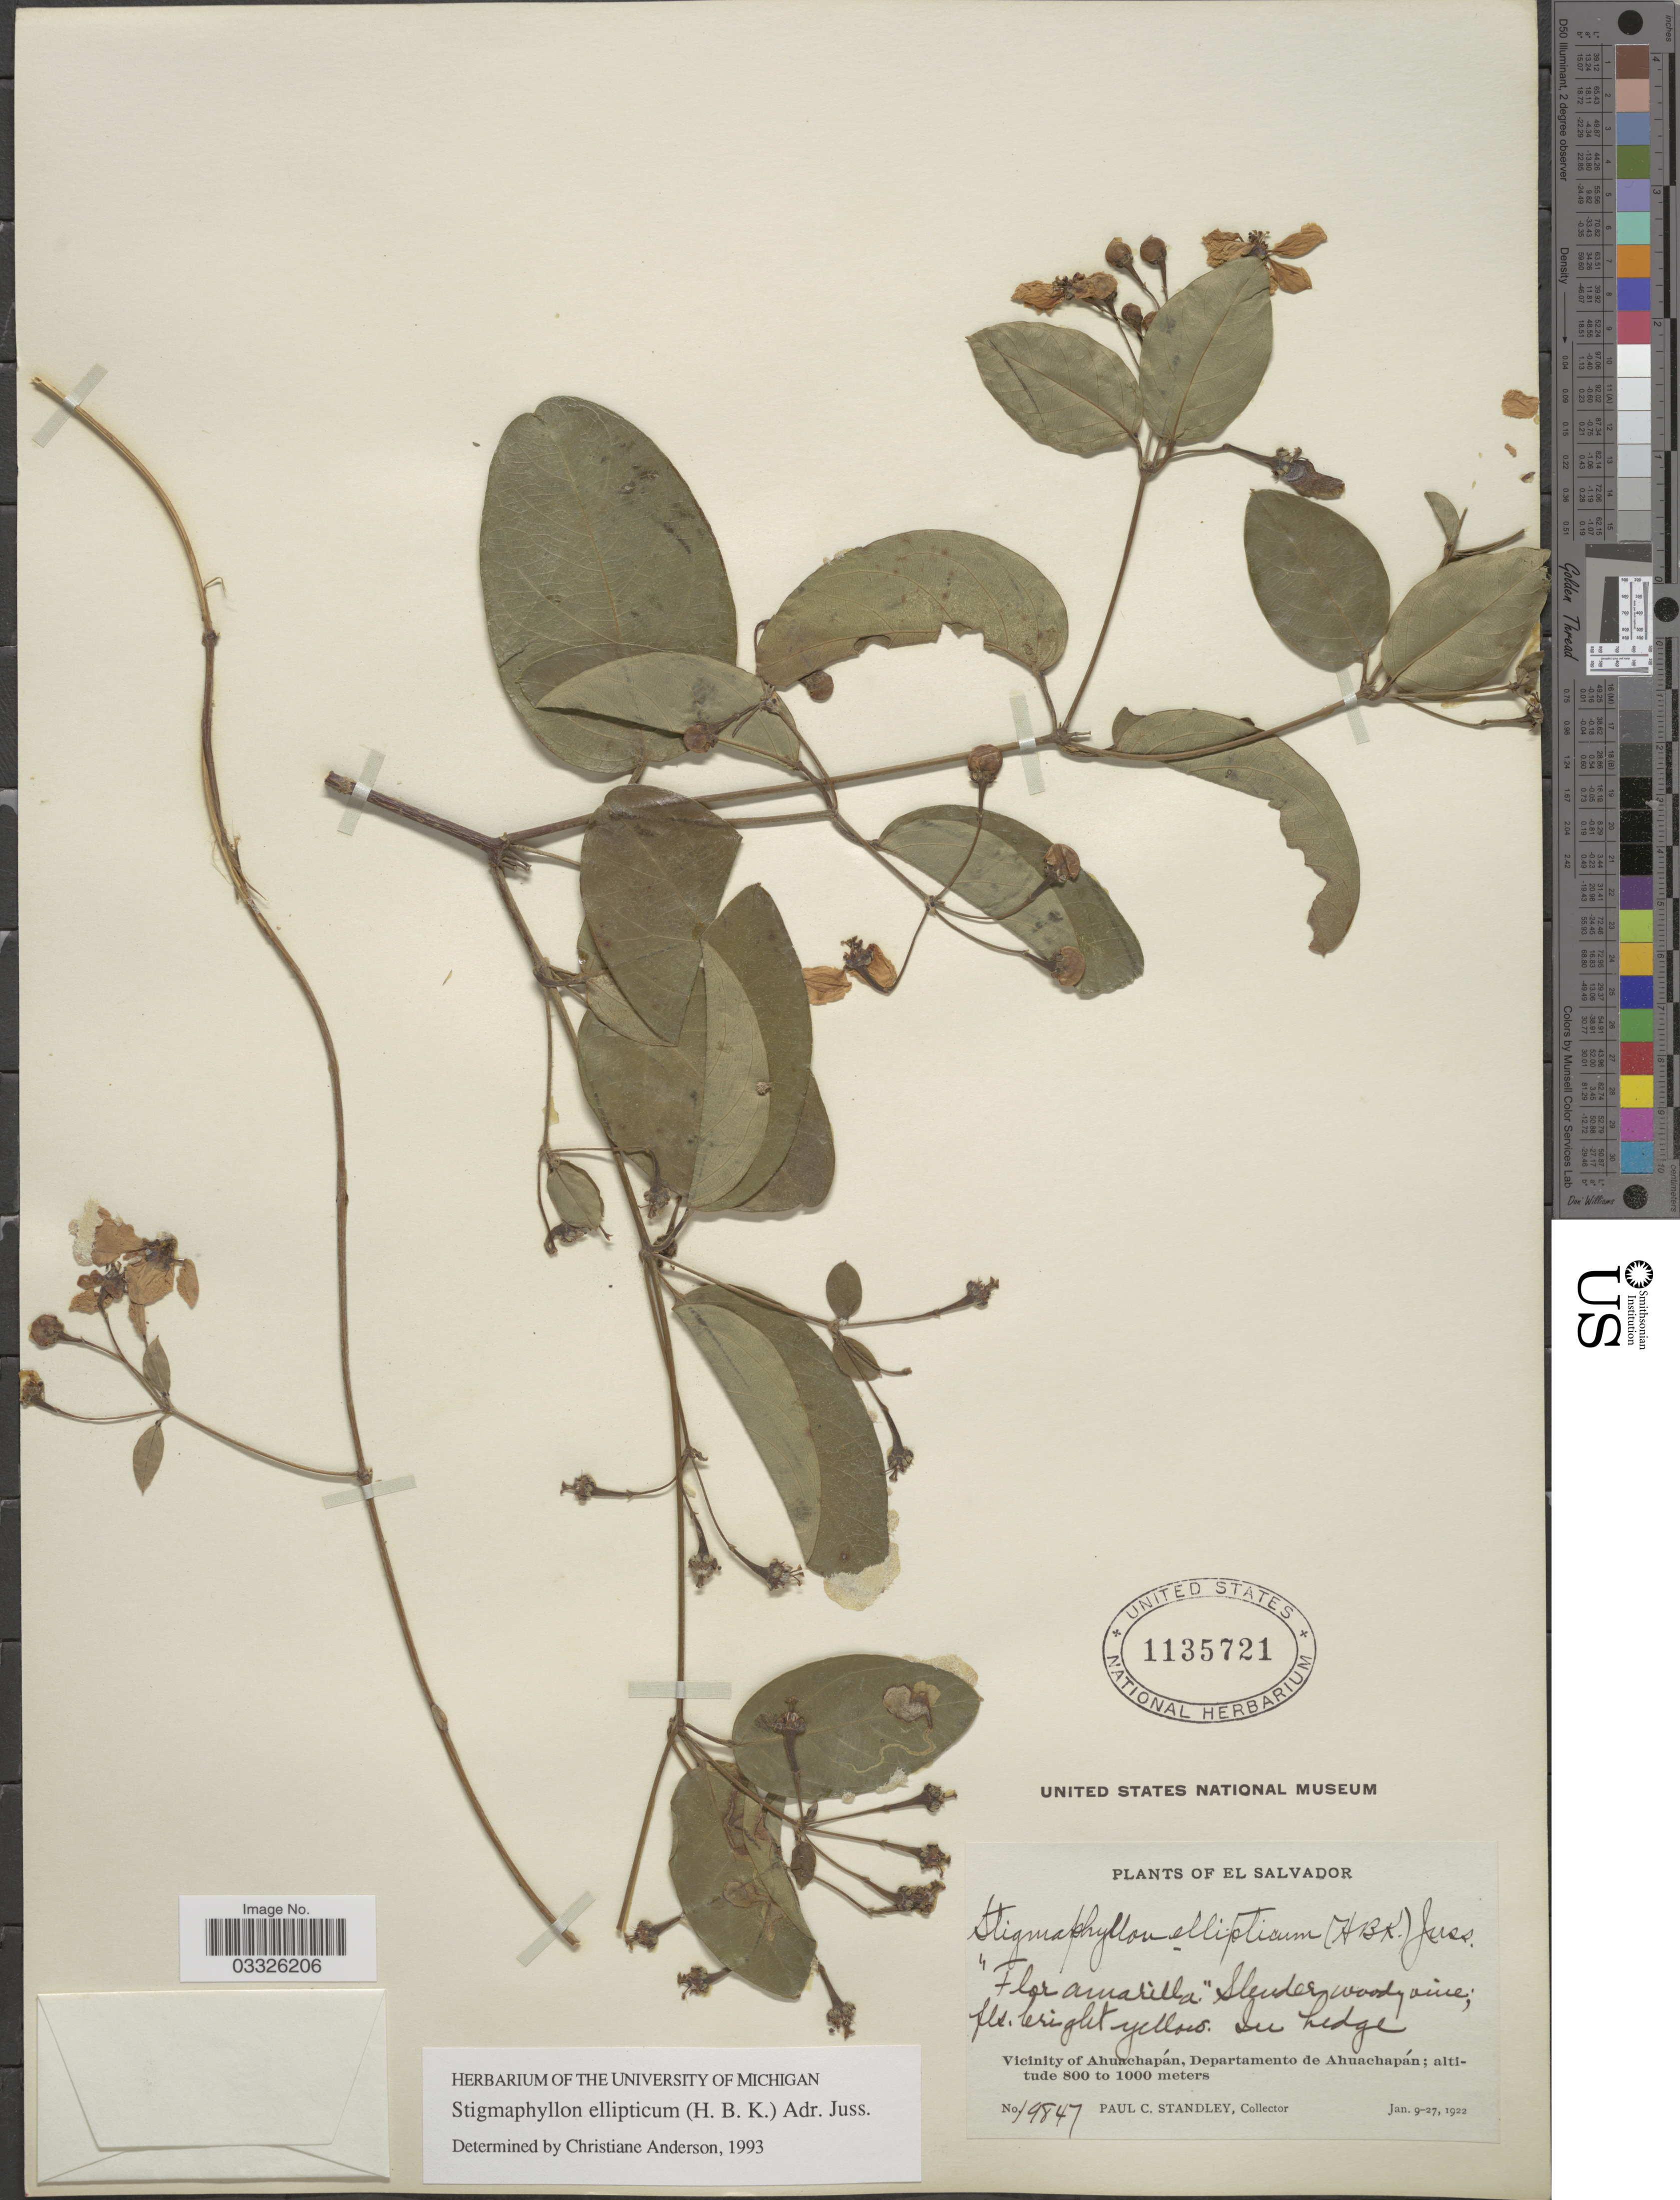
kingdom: Plantae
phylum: Tracheophyta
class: Magnoliopsida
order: Malpighiales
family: Malpighiaceae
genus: Stigmaphyllon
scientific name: Stigmaphyllon ellipticum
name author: (Kunth) A. Juss.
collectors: P. C. Standley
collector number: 19847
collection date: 1922-01-09/1922-01-27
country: El Salvador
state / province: Ahuachapan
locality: Vicinity of Ahuachapán, Departamento de Ahuachapán.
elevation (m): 800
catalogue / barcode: US 1135721